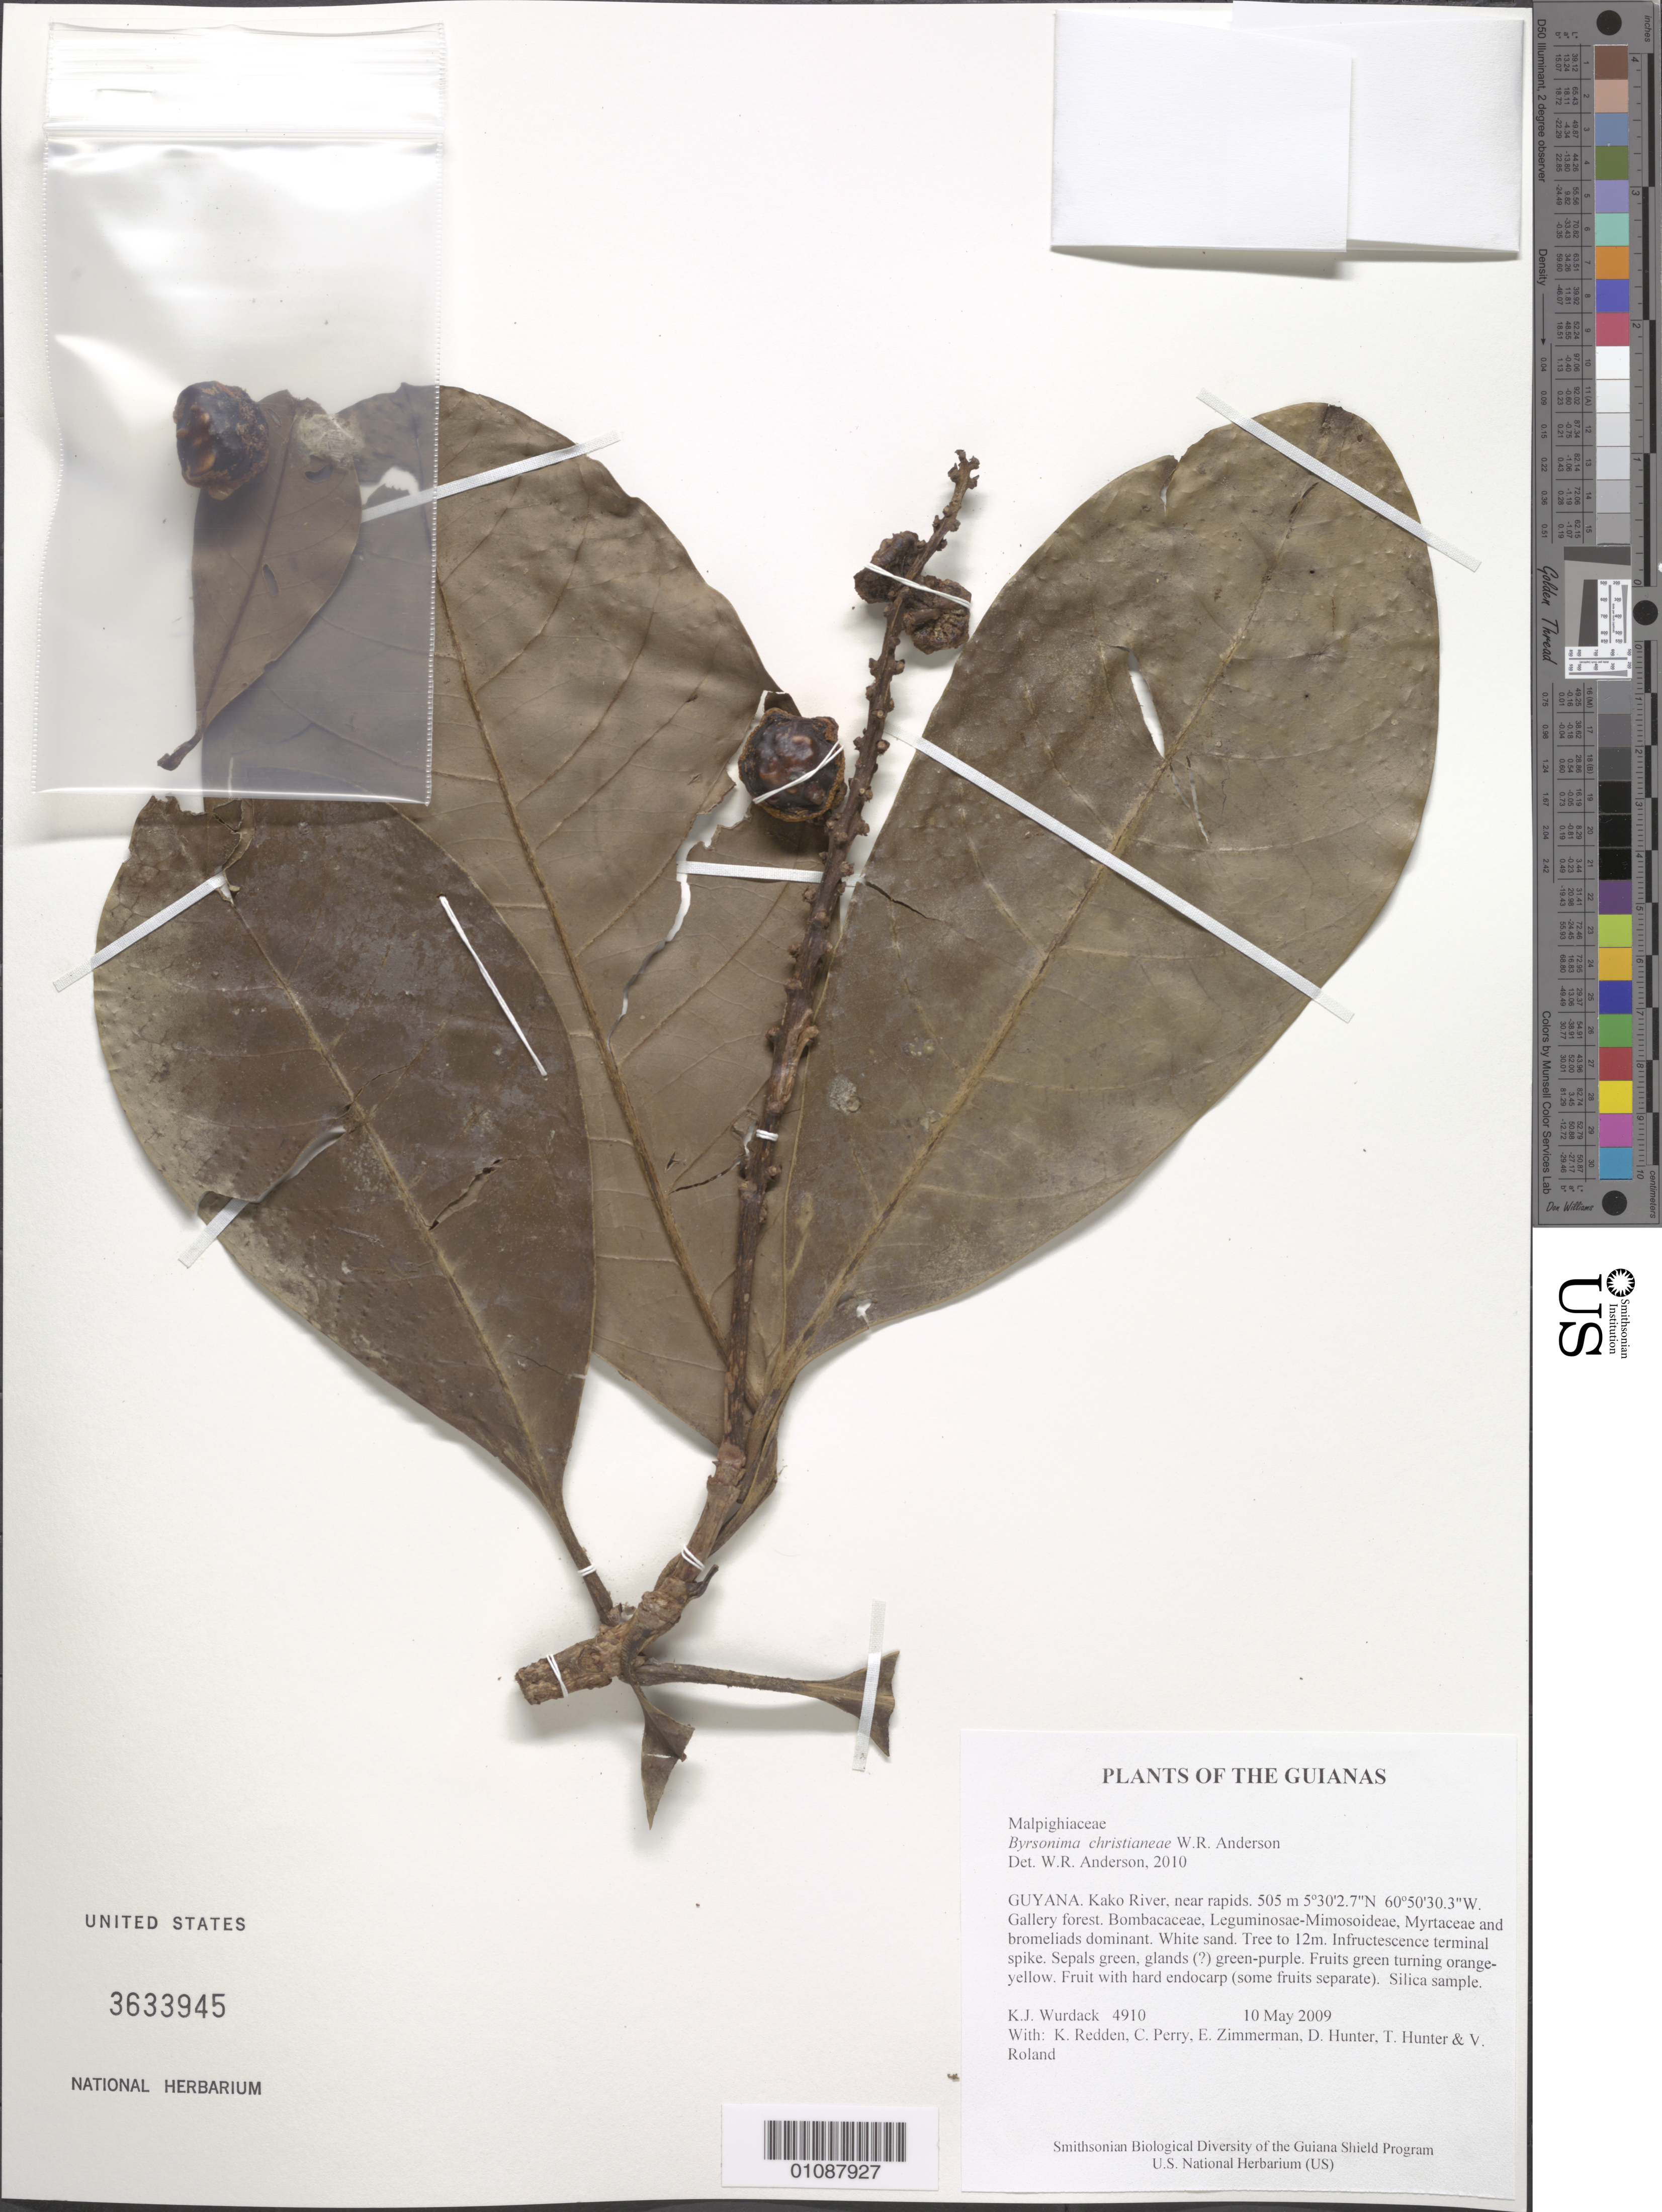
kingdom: Plantae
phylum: Tracheophyta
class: Magnoliopsida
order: Malpighiales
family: Malpighiaceae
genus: Byrsonima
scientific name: Byrsonima christianeae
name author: W.R. Anderson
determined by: Anderson, W. R., (MICH), University of Michigan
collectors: K. Wurdack, K. M. Redden, C. Perry, E. Zimmerman, D. Hunter, T. Hunter & V. Roland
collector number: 4910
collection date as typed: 10 May 2009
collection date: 2009-05-10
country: Guyana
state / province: Cuyuni-Mazaruni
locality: Kako River, near rapids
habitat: Gallery forest. Bombacaceae, Leguminosae-Mimosoideae, Myrtaceae and bromeliads dominant. White sand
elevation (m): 505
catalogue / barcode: US 3633945